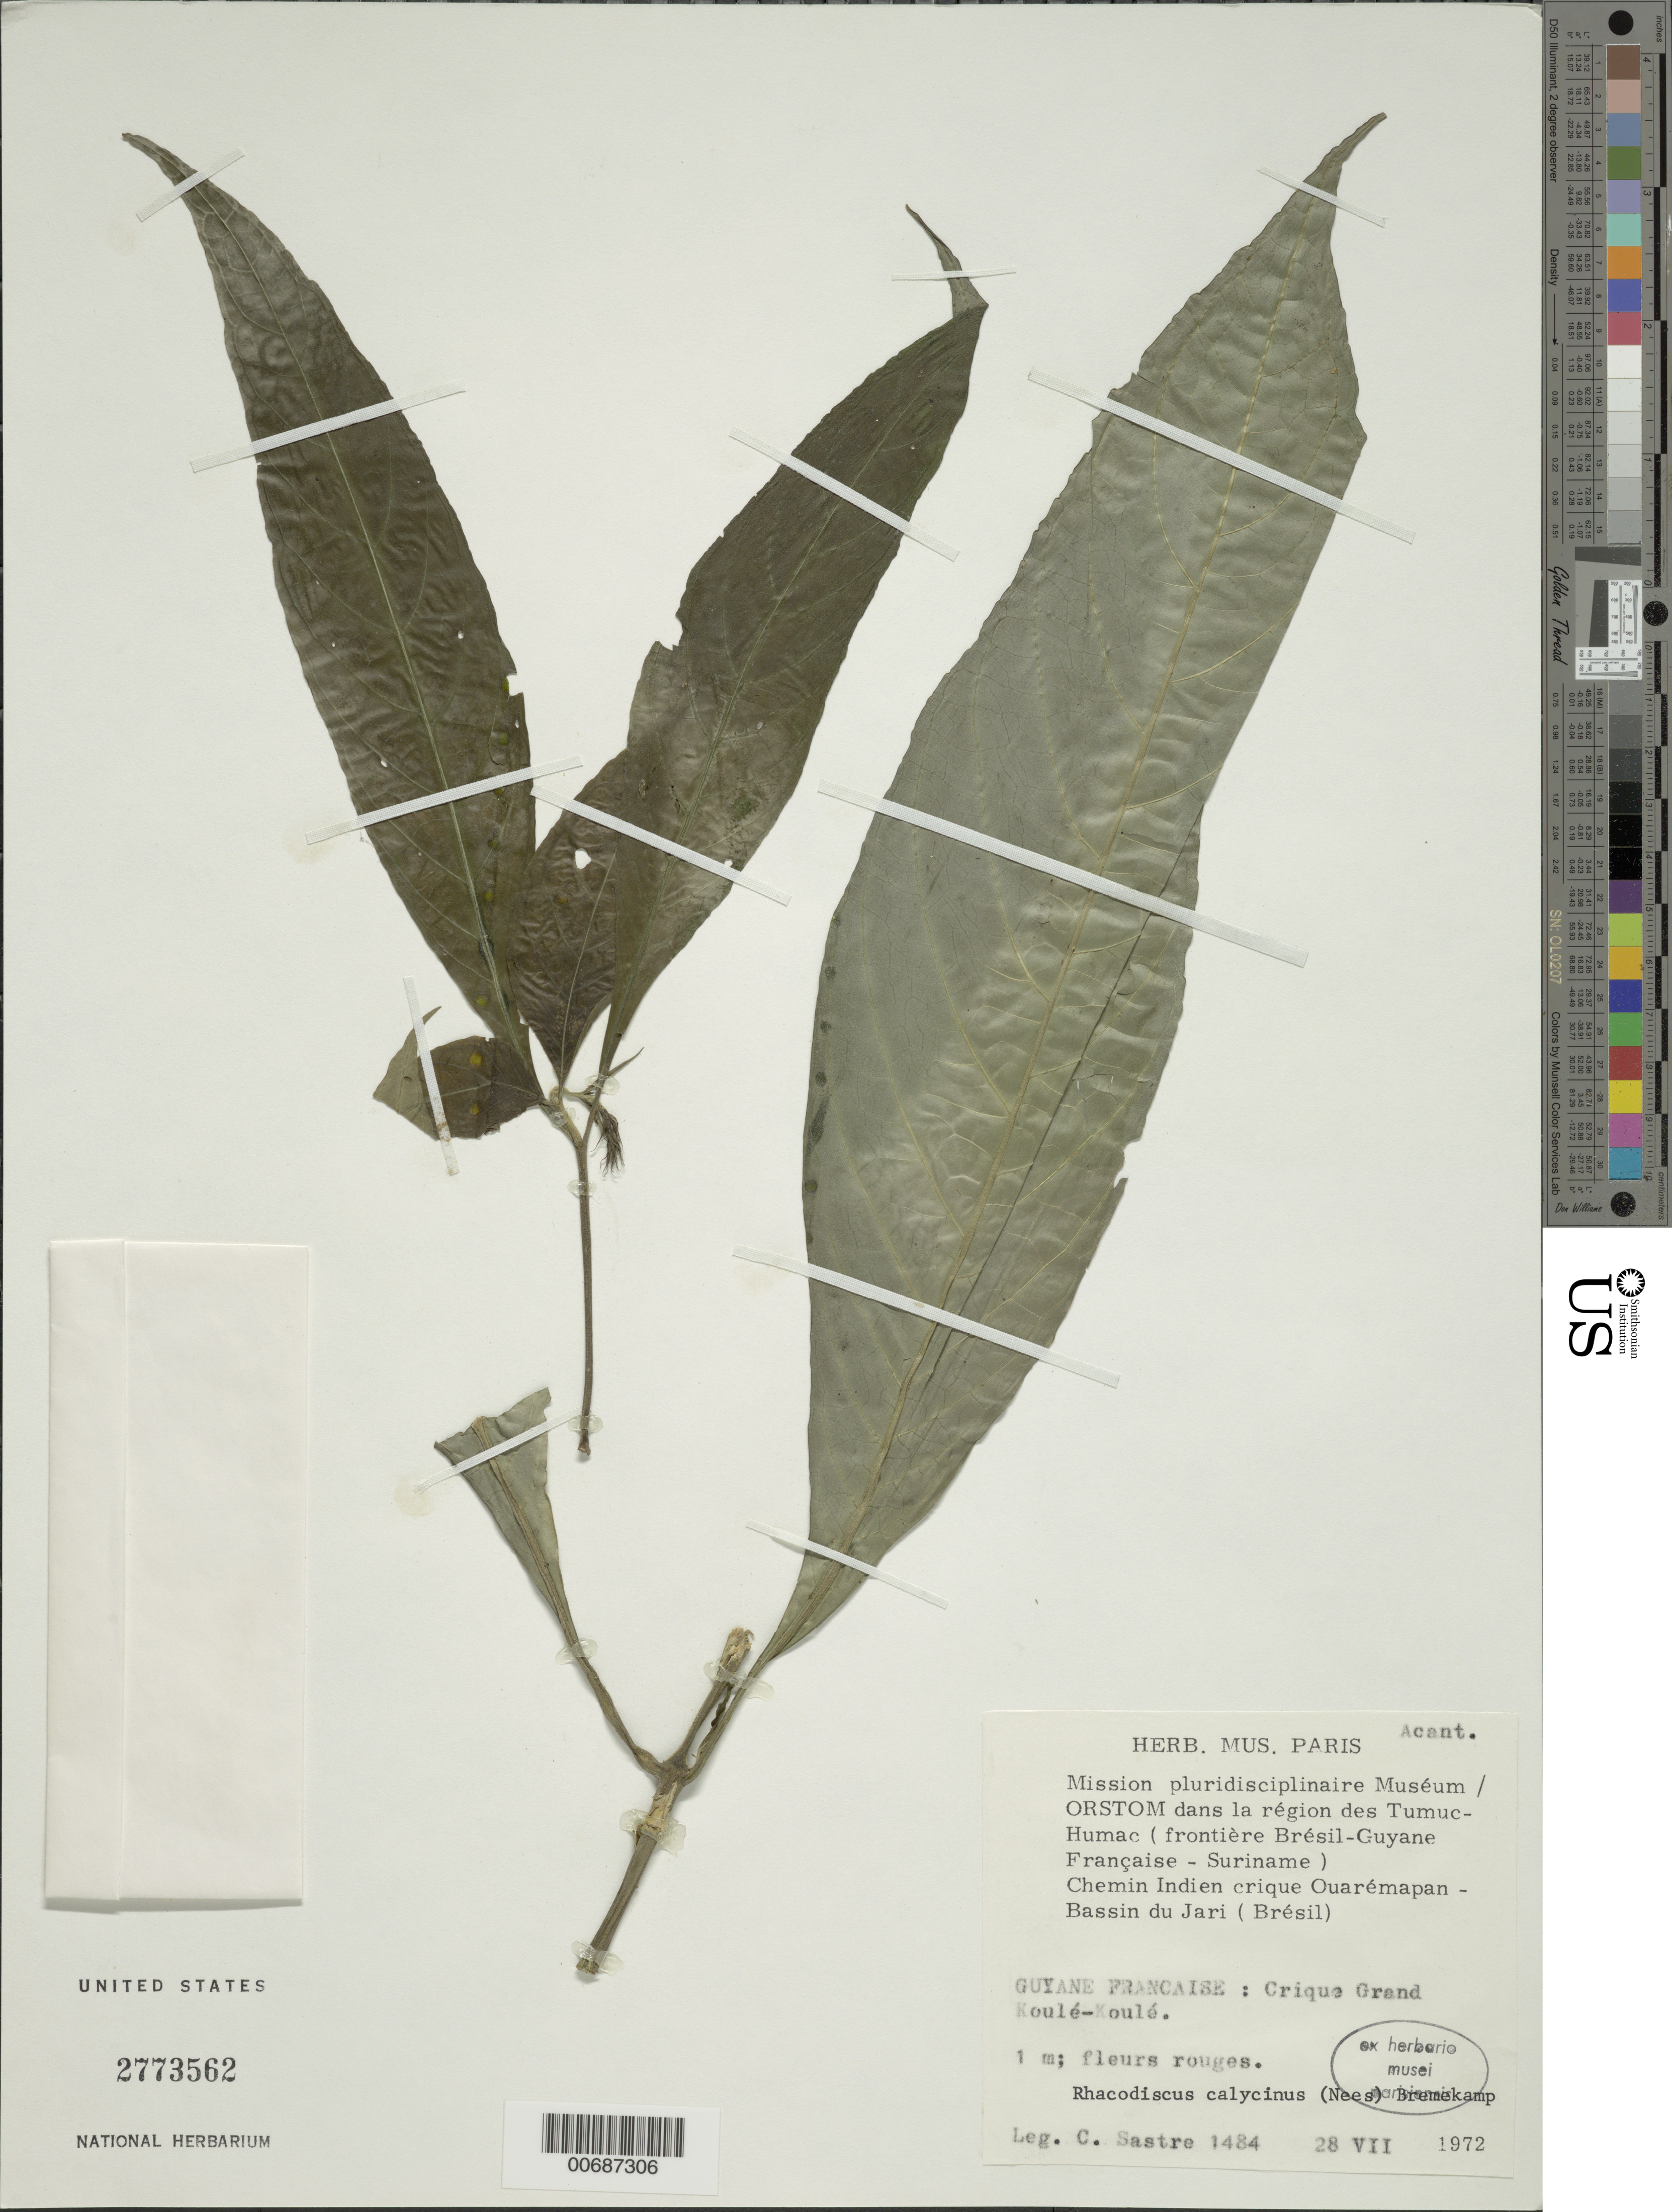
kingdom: Plantae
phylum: Tracheophyta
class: Magnoliopsida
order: Lamiales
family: Acanthaceae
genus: Rhacodiscus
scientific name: Rhacodiscus calycinus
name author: (Nees) Bremek.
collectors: C. H. L. Sastre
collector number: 1484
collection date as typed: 28-Jul-72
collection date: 1972-07-28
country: Suriname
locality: Crique Grand Koulé-Koulé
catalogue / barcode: US 2773561